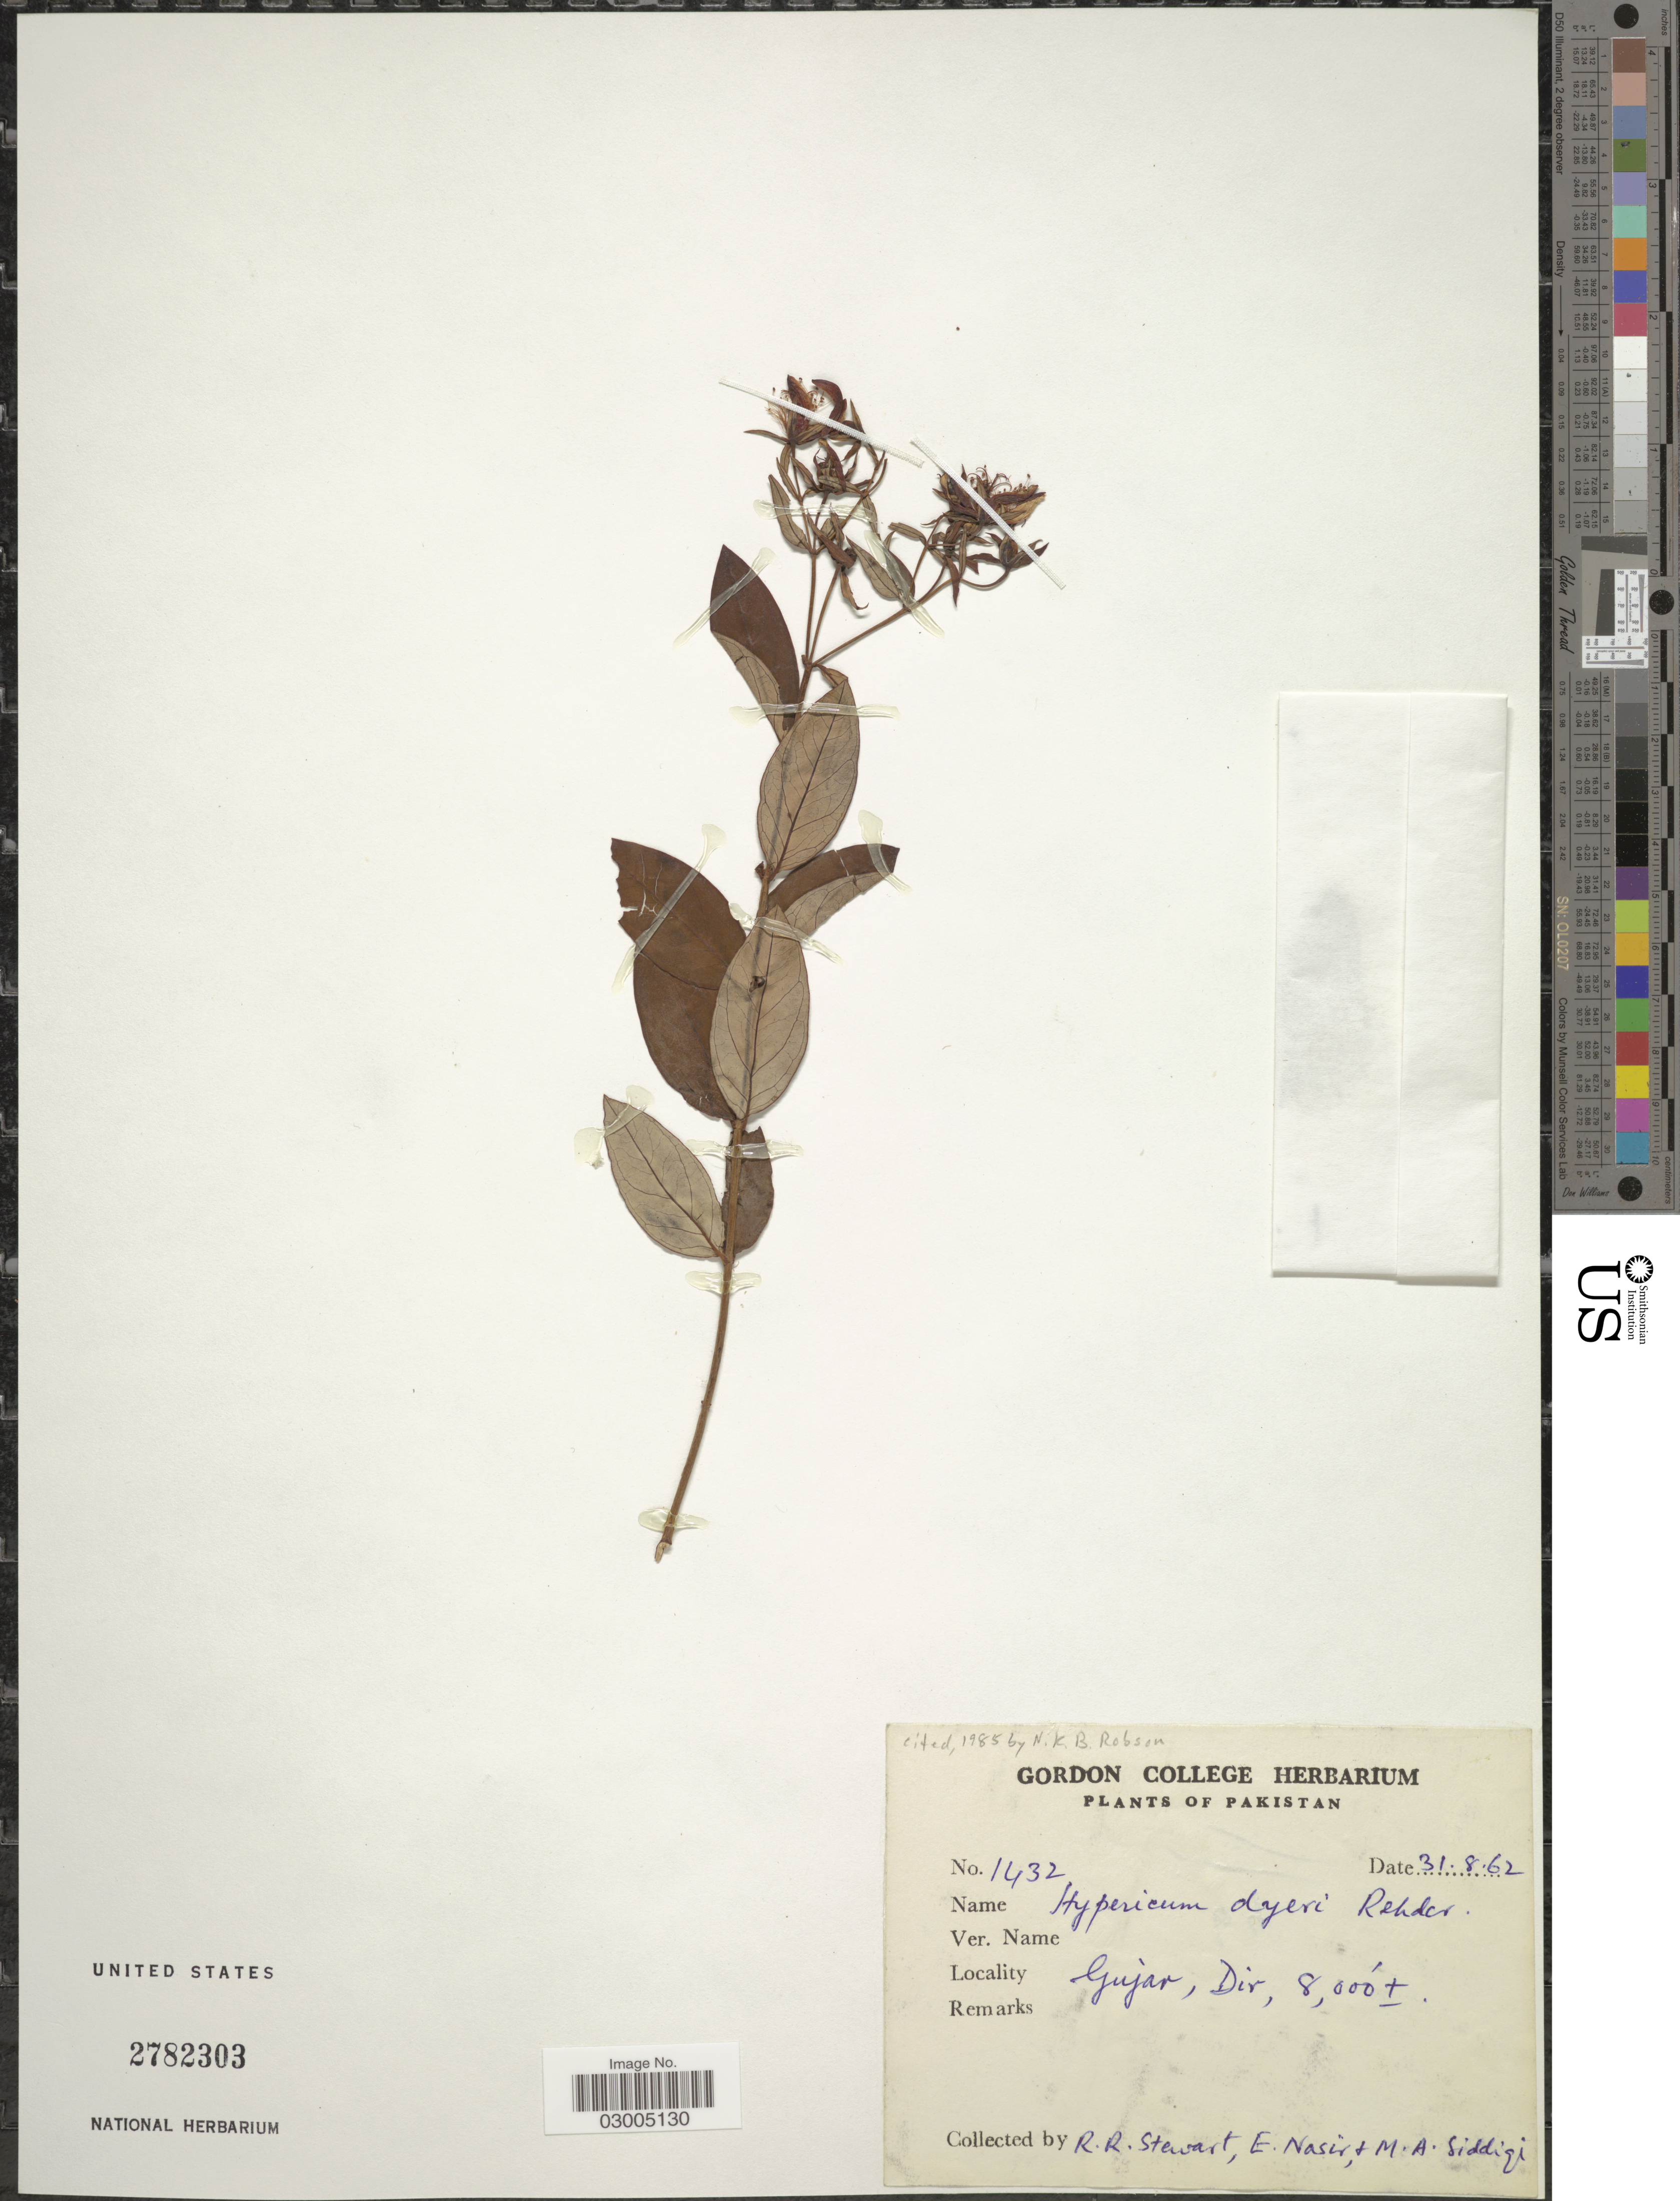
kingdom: Plantae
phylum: Tracheophyta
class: Magnoliopsida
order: Malpighiales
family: Hypericaceae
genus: Hypericum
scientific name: Hypericum dyeri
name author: Rehder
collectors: R. Stewart, E. Nasir & M. Siddiqi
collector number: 1432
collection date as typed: Transcribed d/m/y: 31/8/62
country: Pakistan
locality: Gujar, Dir.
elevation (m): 2438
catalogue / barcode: US 2782303